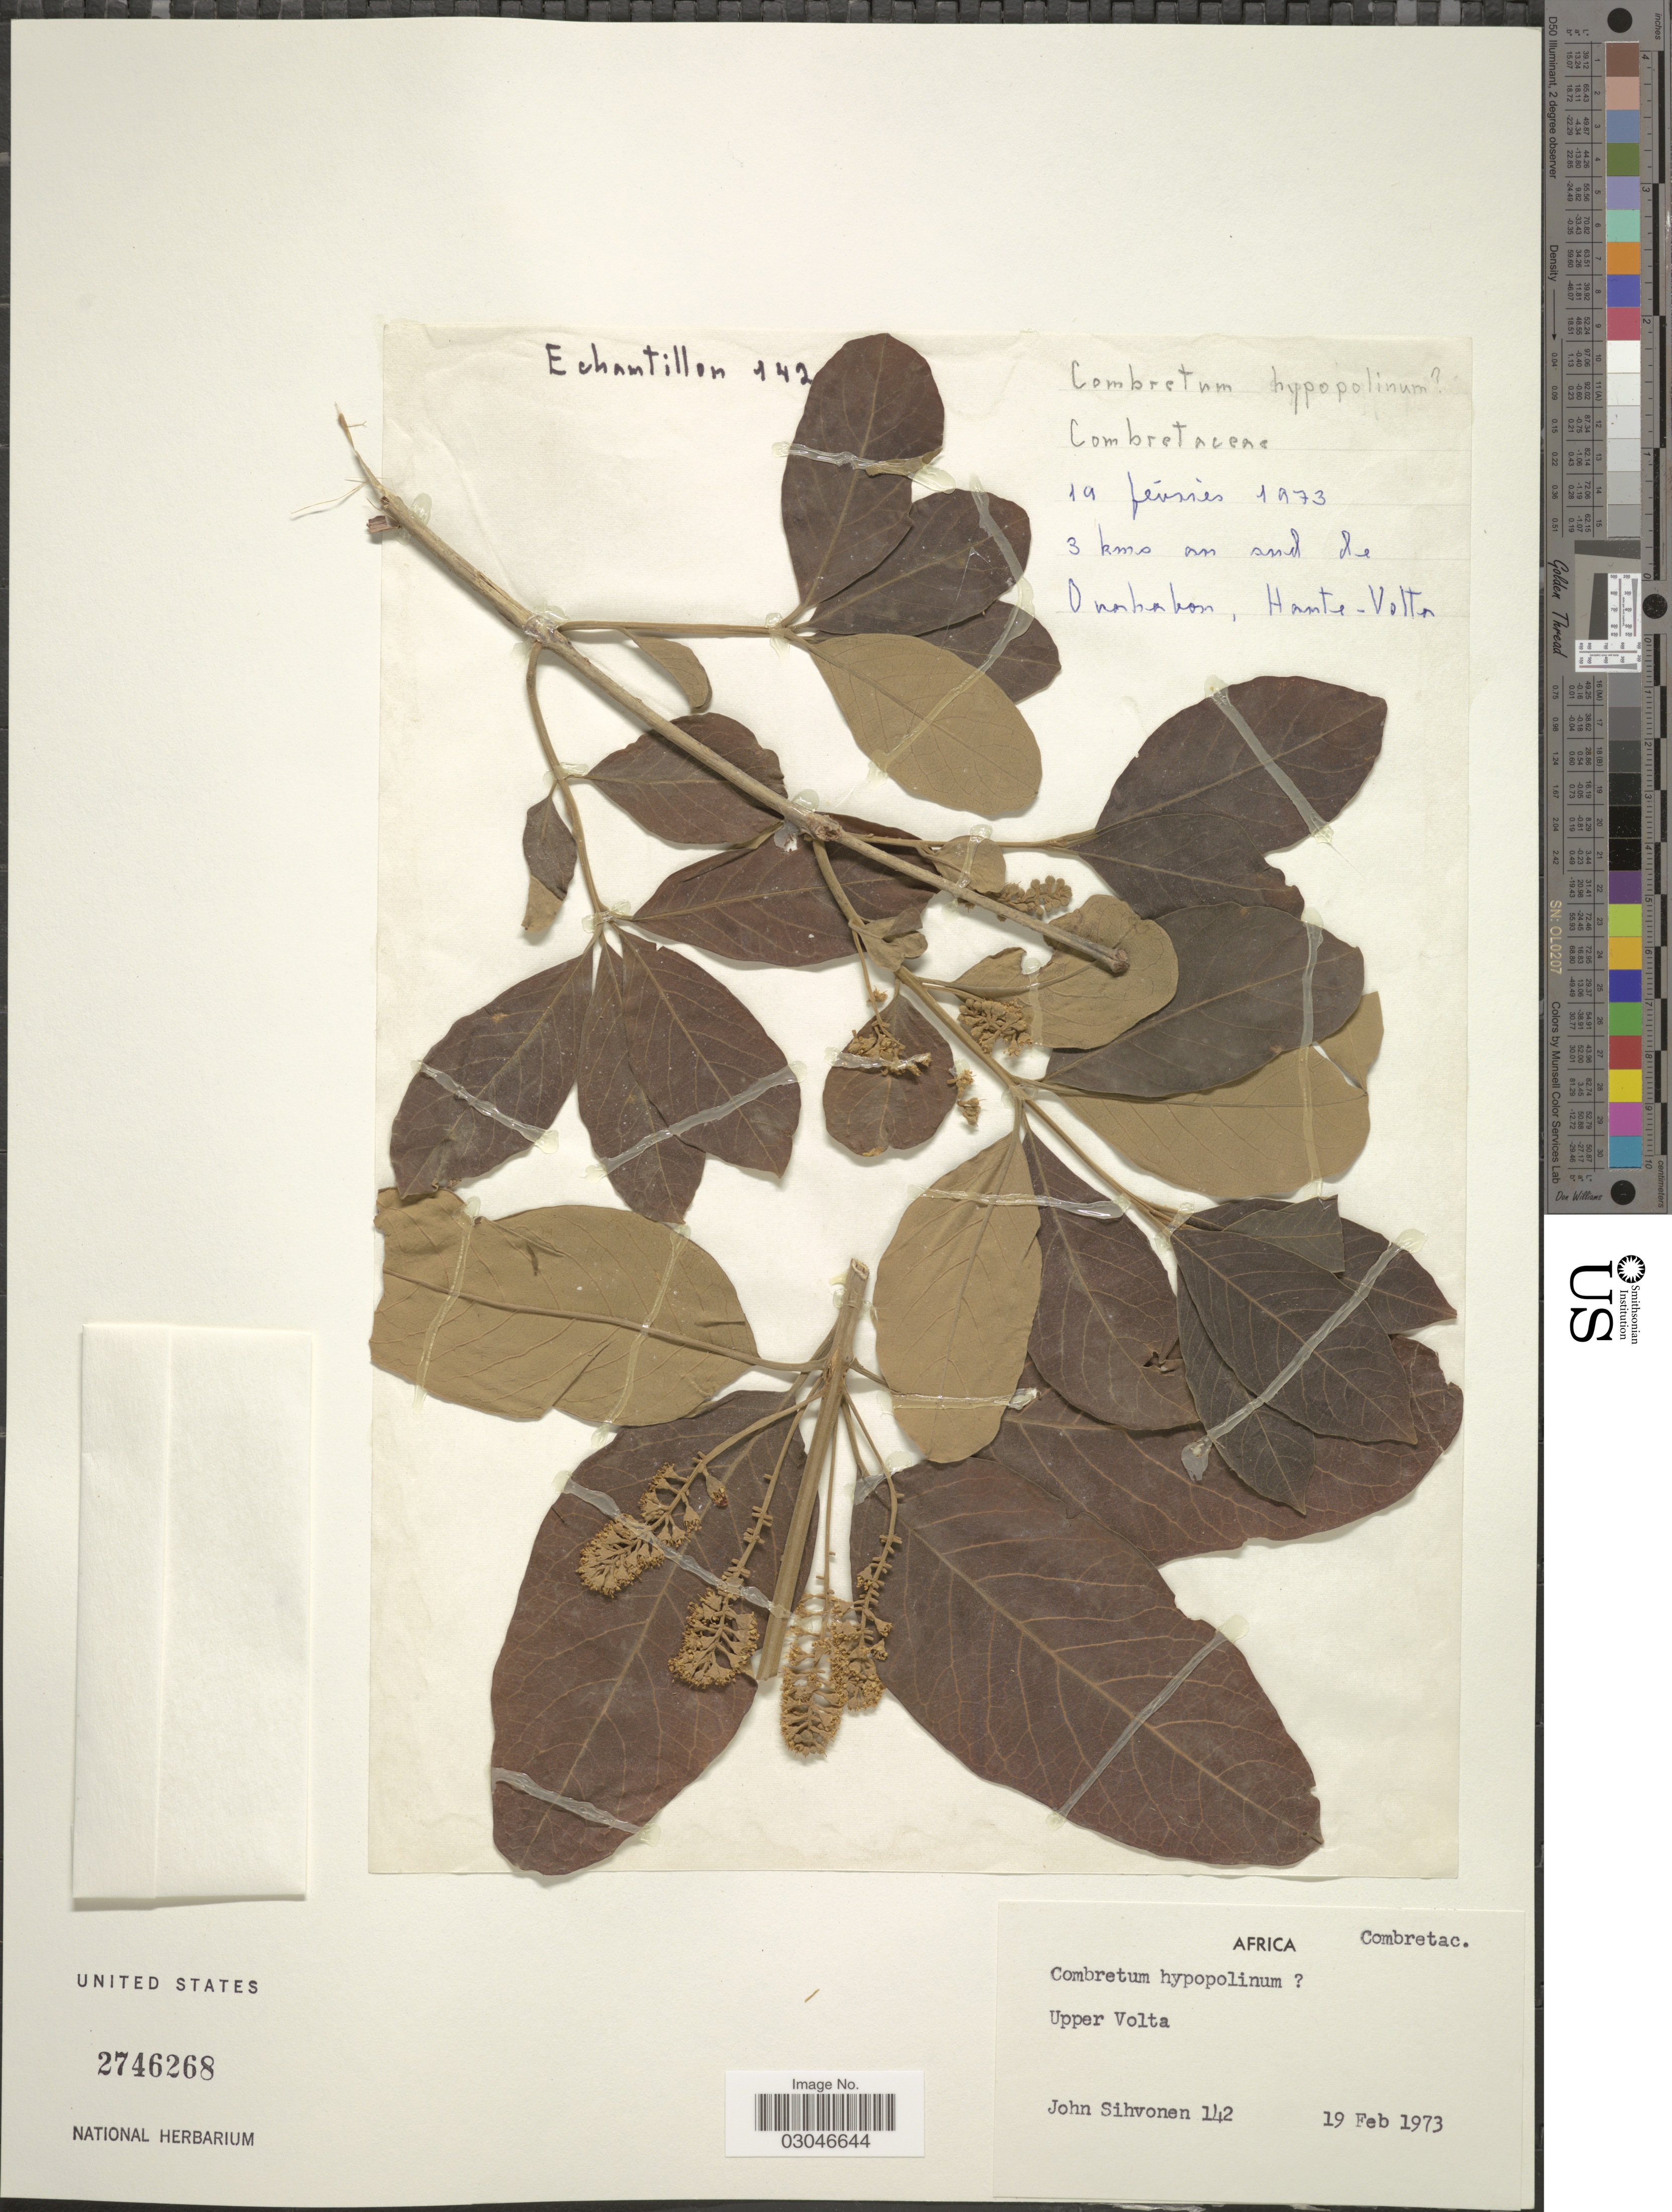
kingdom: Plantae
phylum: Tracheophyta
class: Magnoliopsida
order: Myrtales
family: Combretaceae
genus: Combretum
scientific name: Combretum hypopilinum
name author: Diels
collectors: J. Sihvonen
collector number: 142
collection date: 1973-02-19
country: Burkina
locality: Upper Volta.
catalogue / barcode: US 2746268